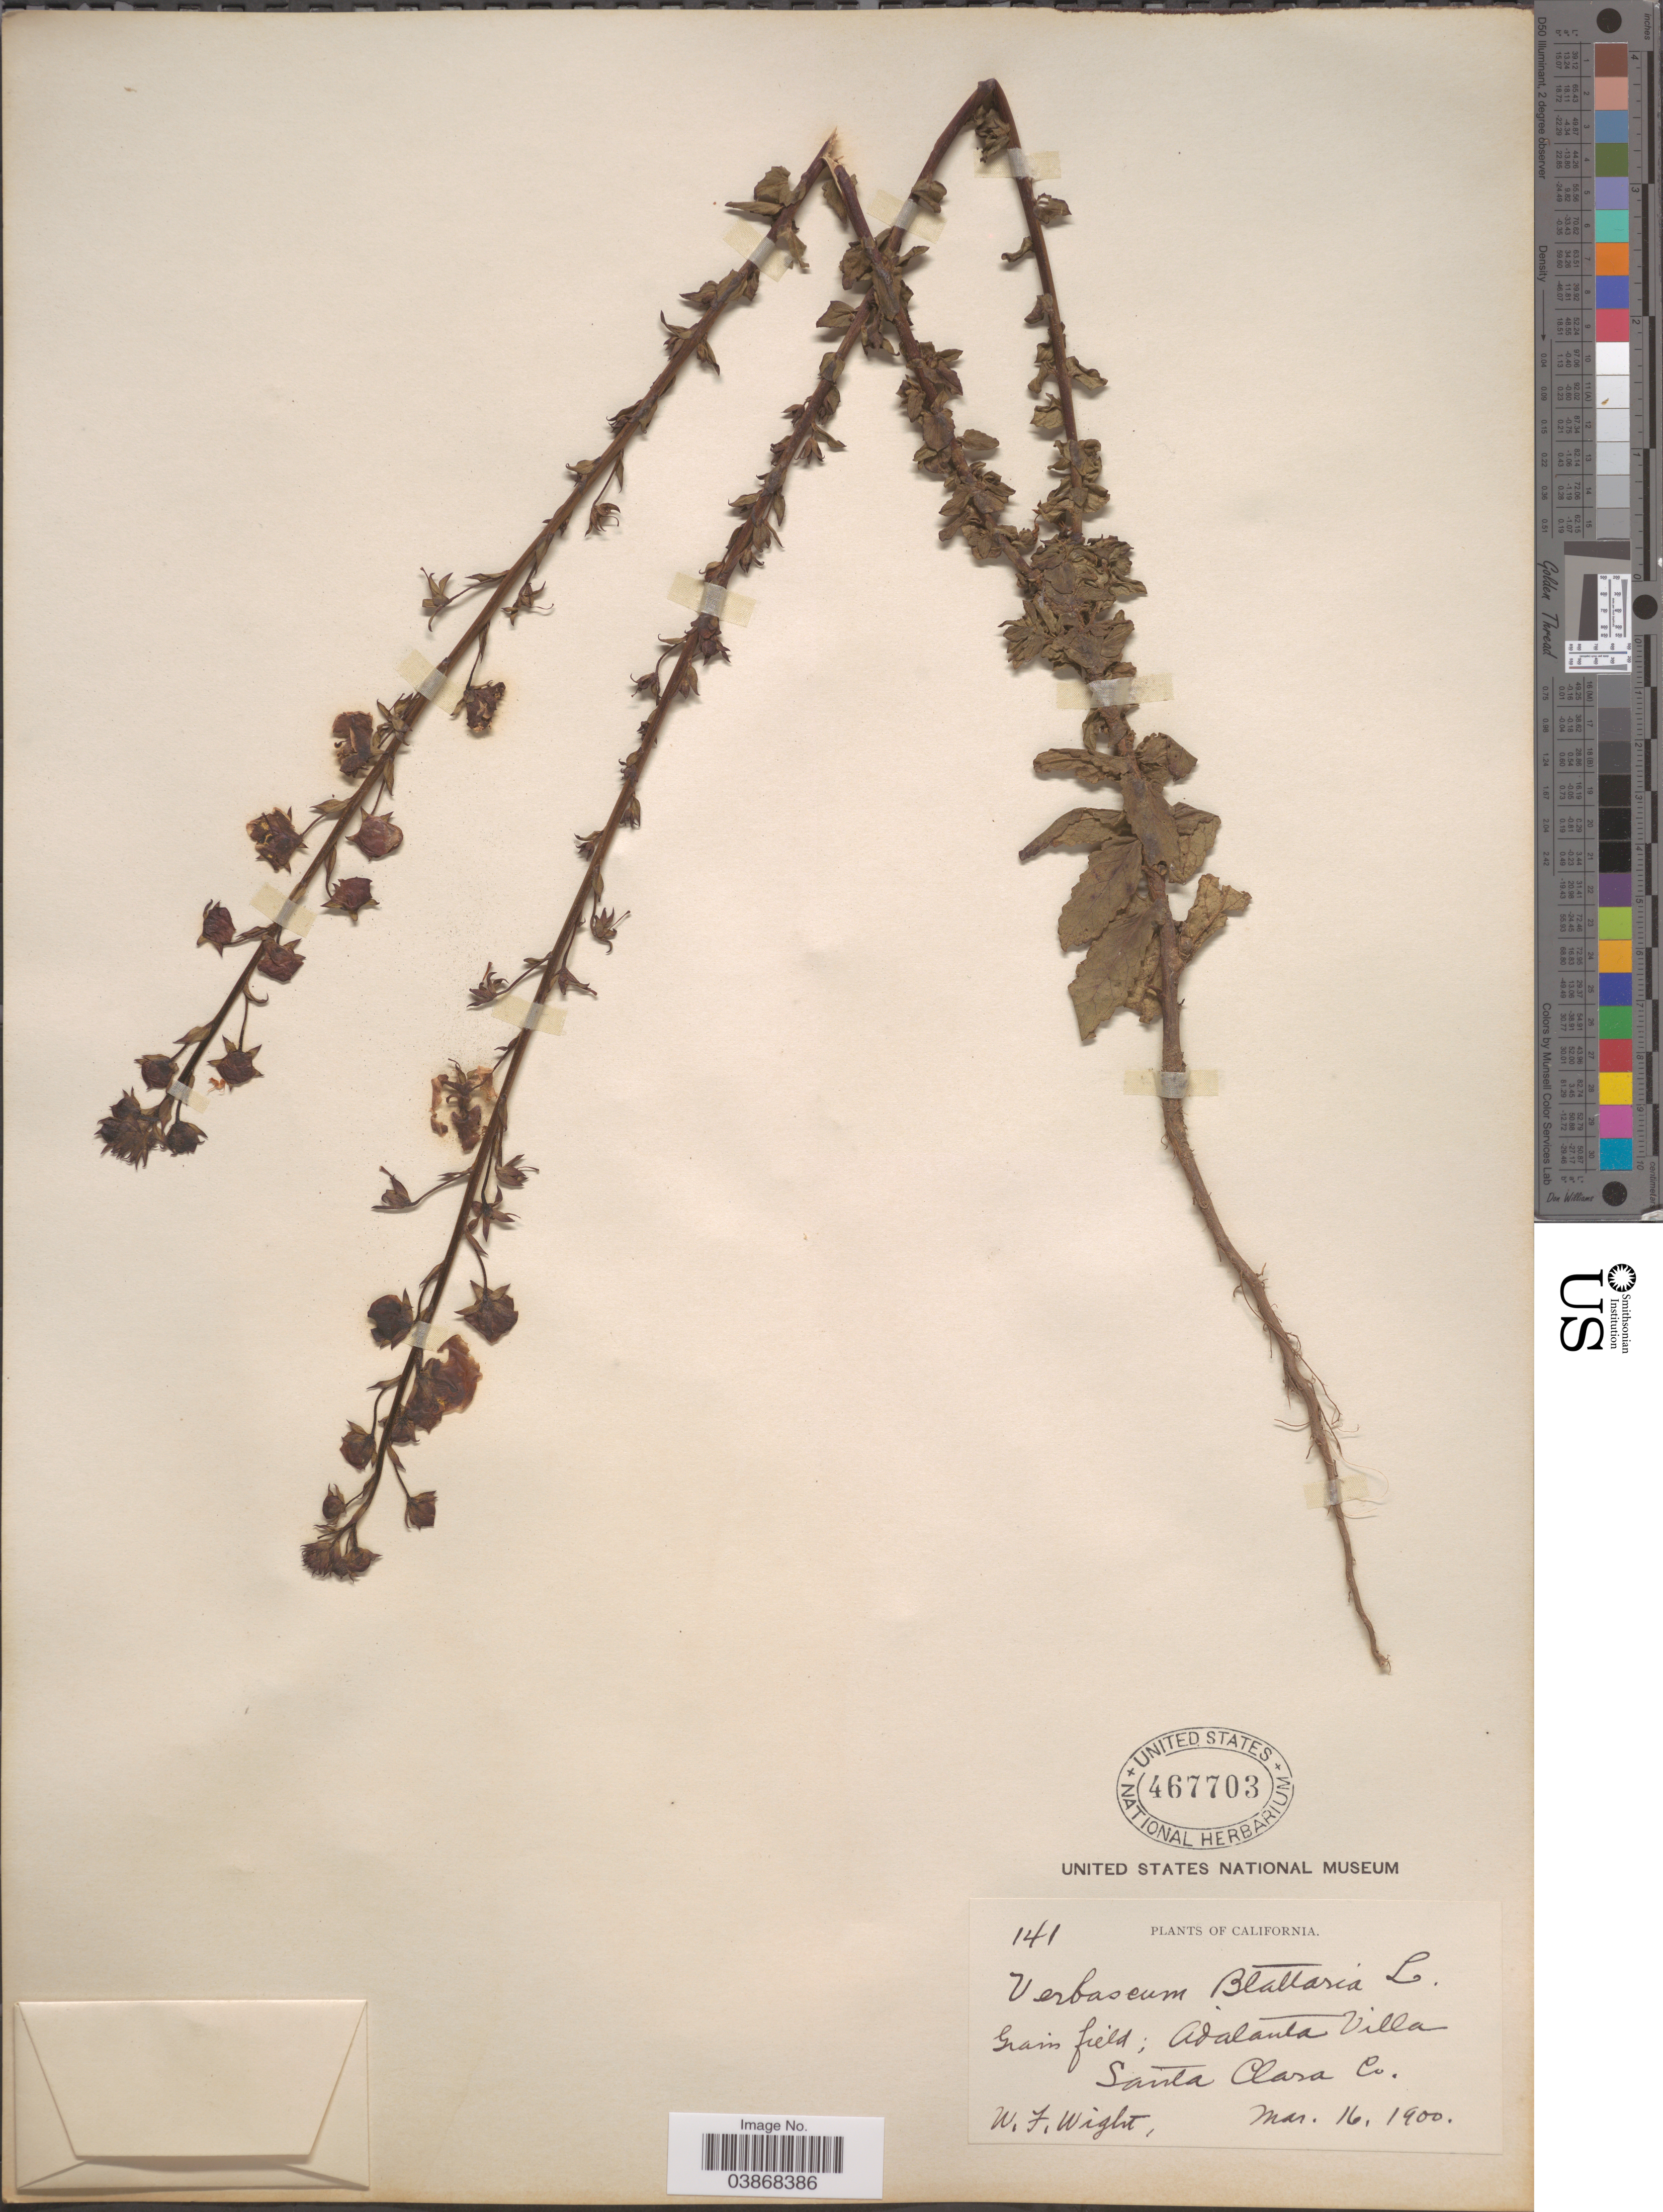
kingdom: Plantae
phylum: Tracheophyta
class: Magnoliopsida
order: Lamiales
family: Scrophulariaceae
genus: Verbascum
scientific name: Verbascum blattaria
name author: L.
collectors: W. Wight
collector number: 141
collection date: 1900-03-16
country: United States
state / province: California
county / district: Santa Clara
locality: Grain field; Adalanta Villa. Santa Clara Co.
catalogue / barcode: US 467703